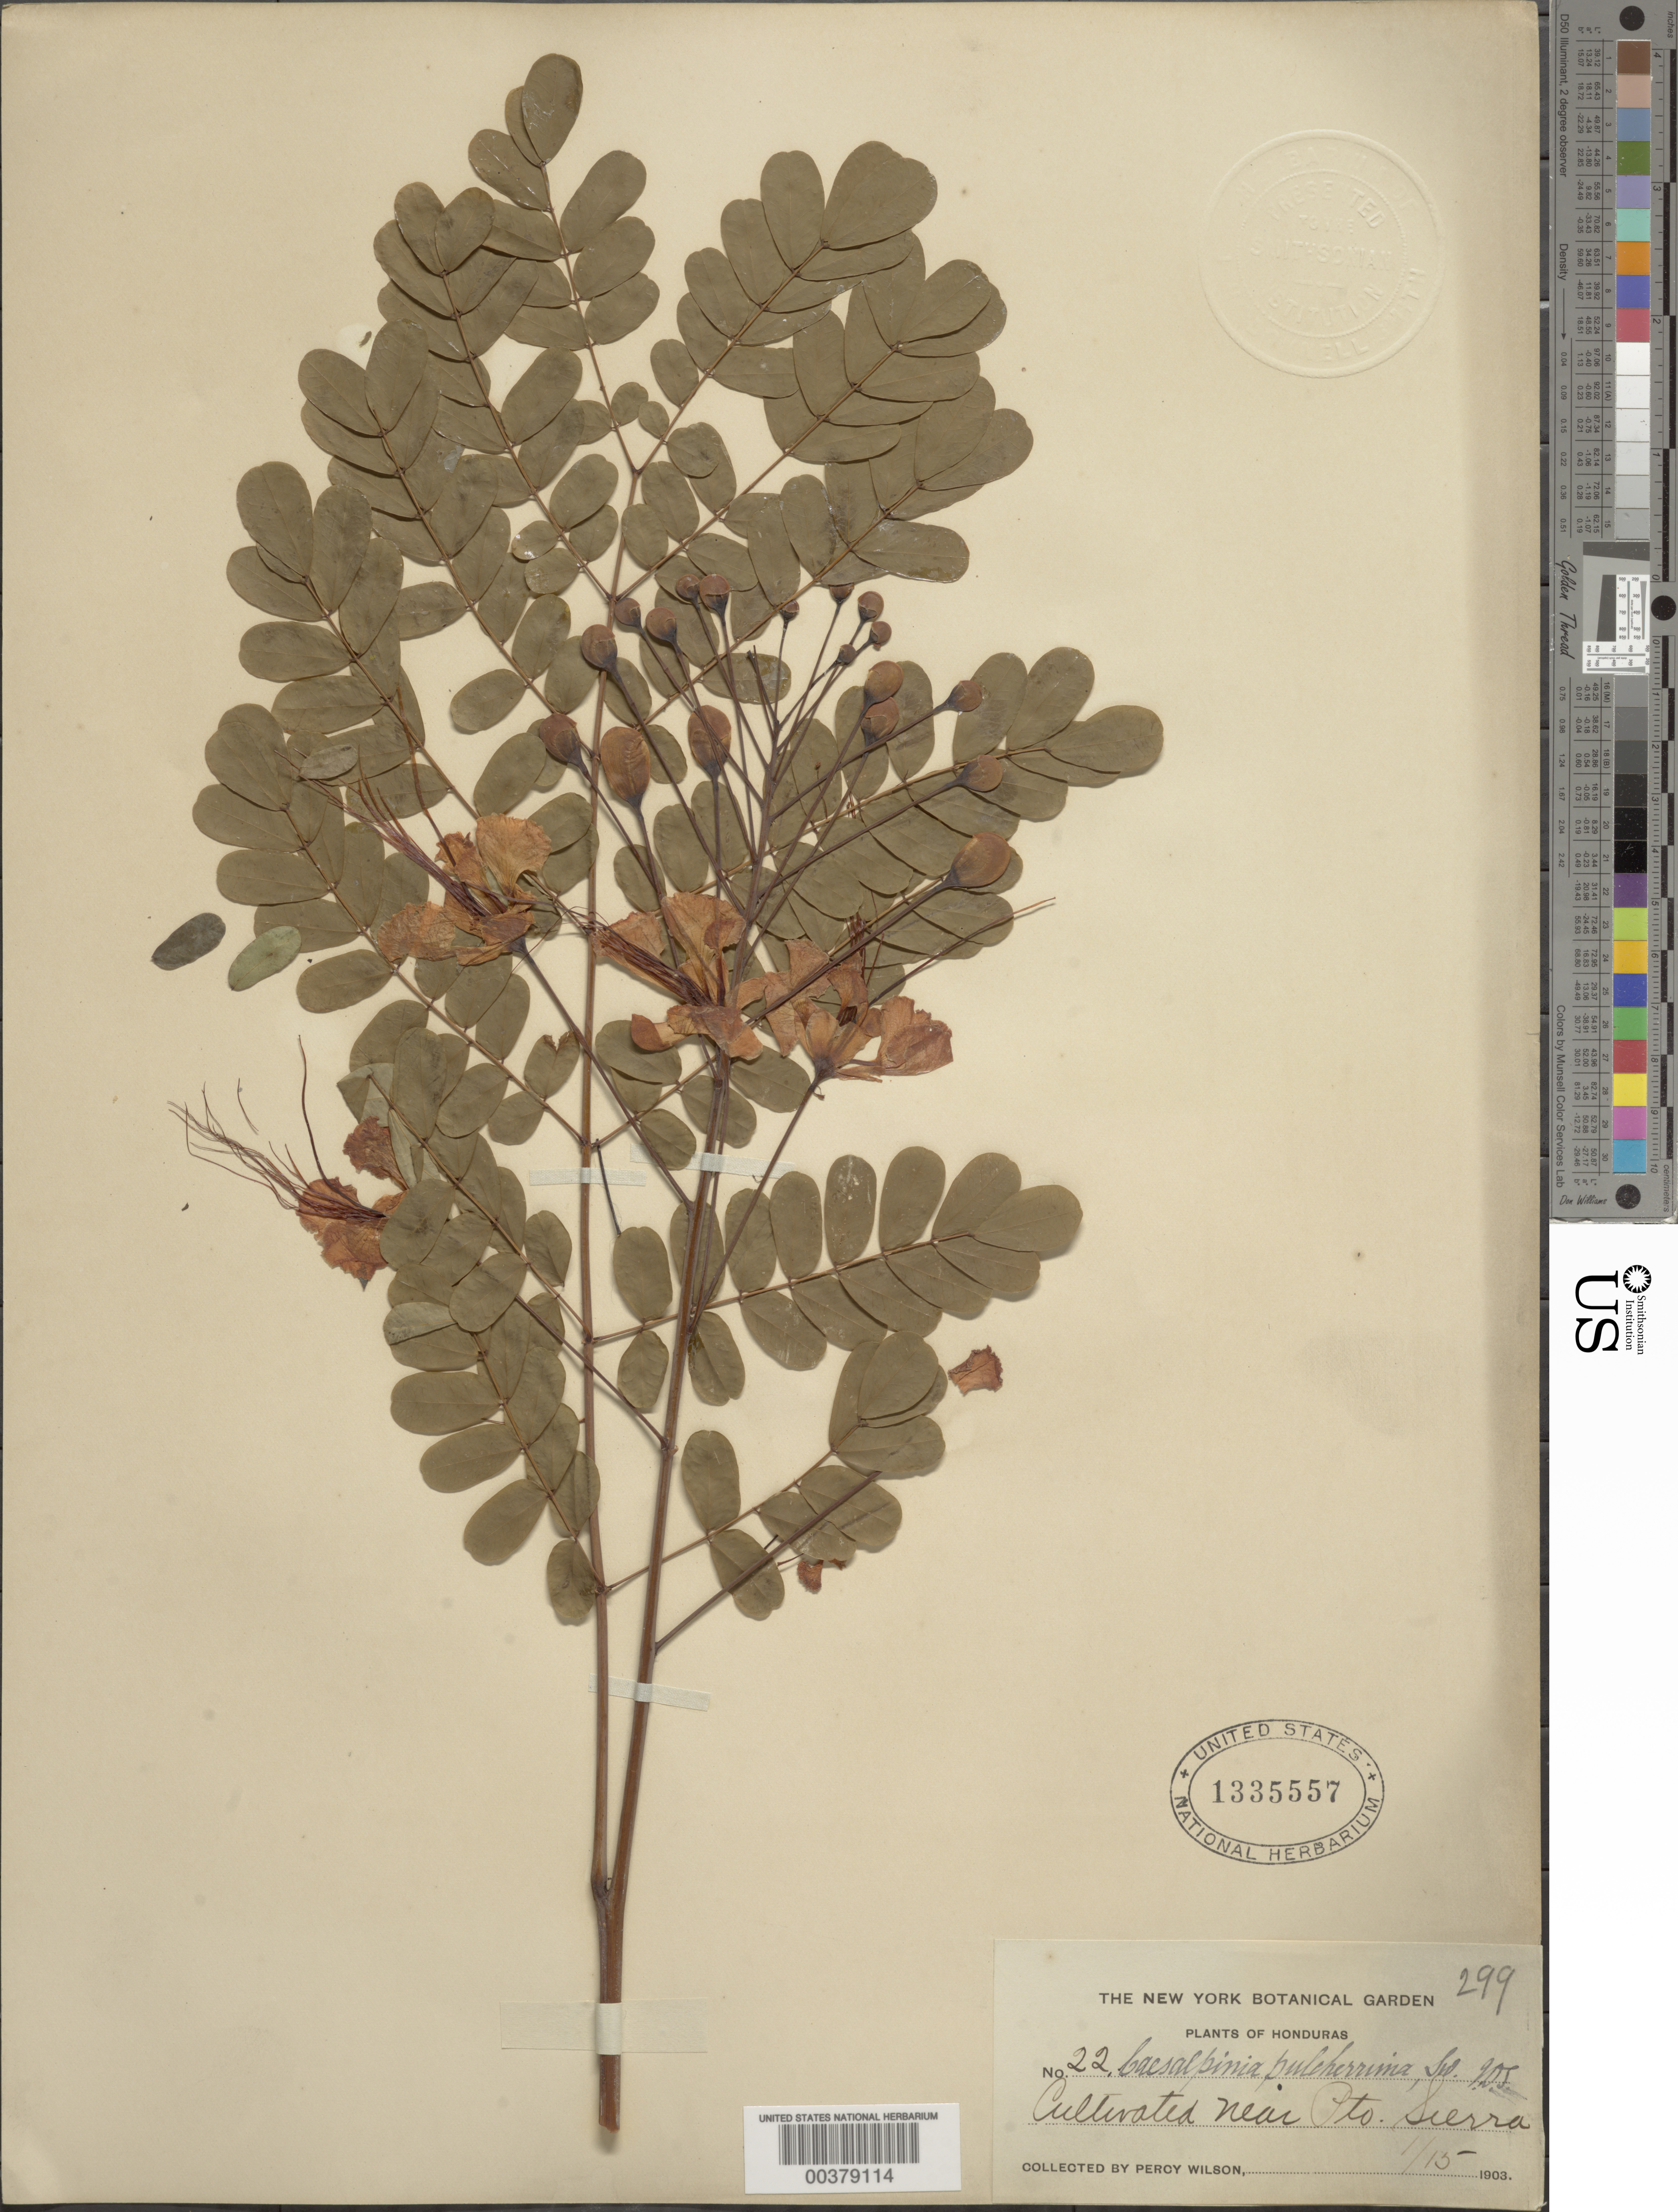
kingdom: Plantae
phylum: Tracheophyta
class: Magnoliopsida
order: Fabales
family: Fabaceae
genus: Caesalpinia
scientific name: Caesalpinia pulcherrima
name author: (L.) Sw.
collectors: J. N. Rose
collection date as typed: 11 Sep 1920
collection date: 1920-09-11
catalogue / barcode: US 1335557